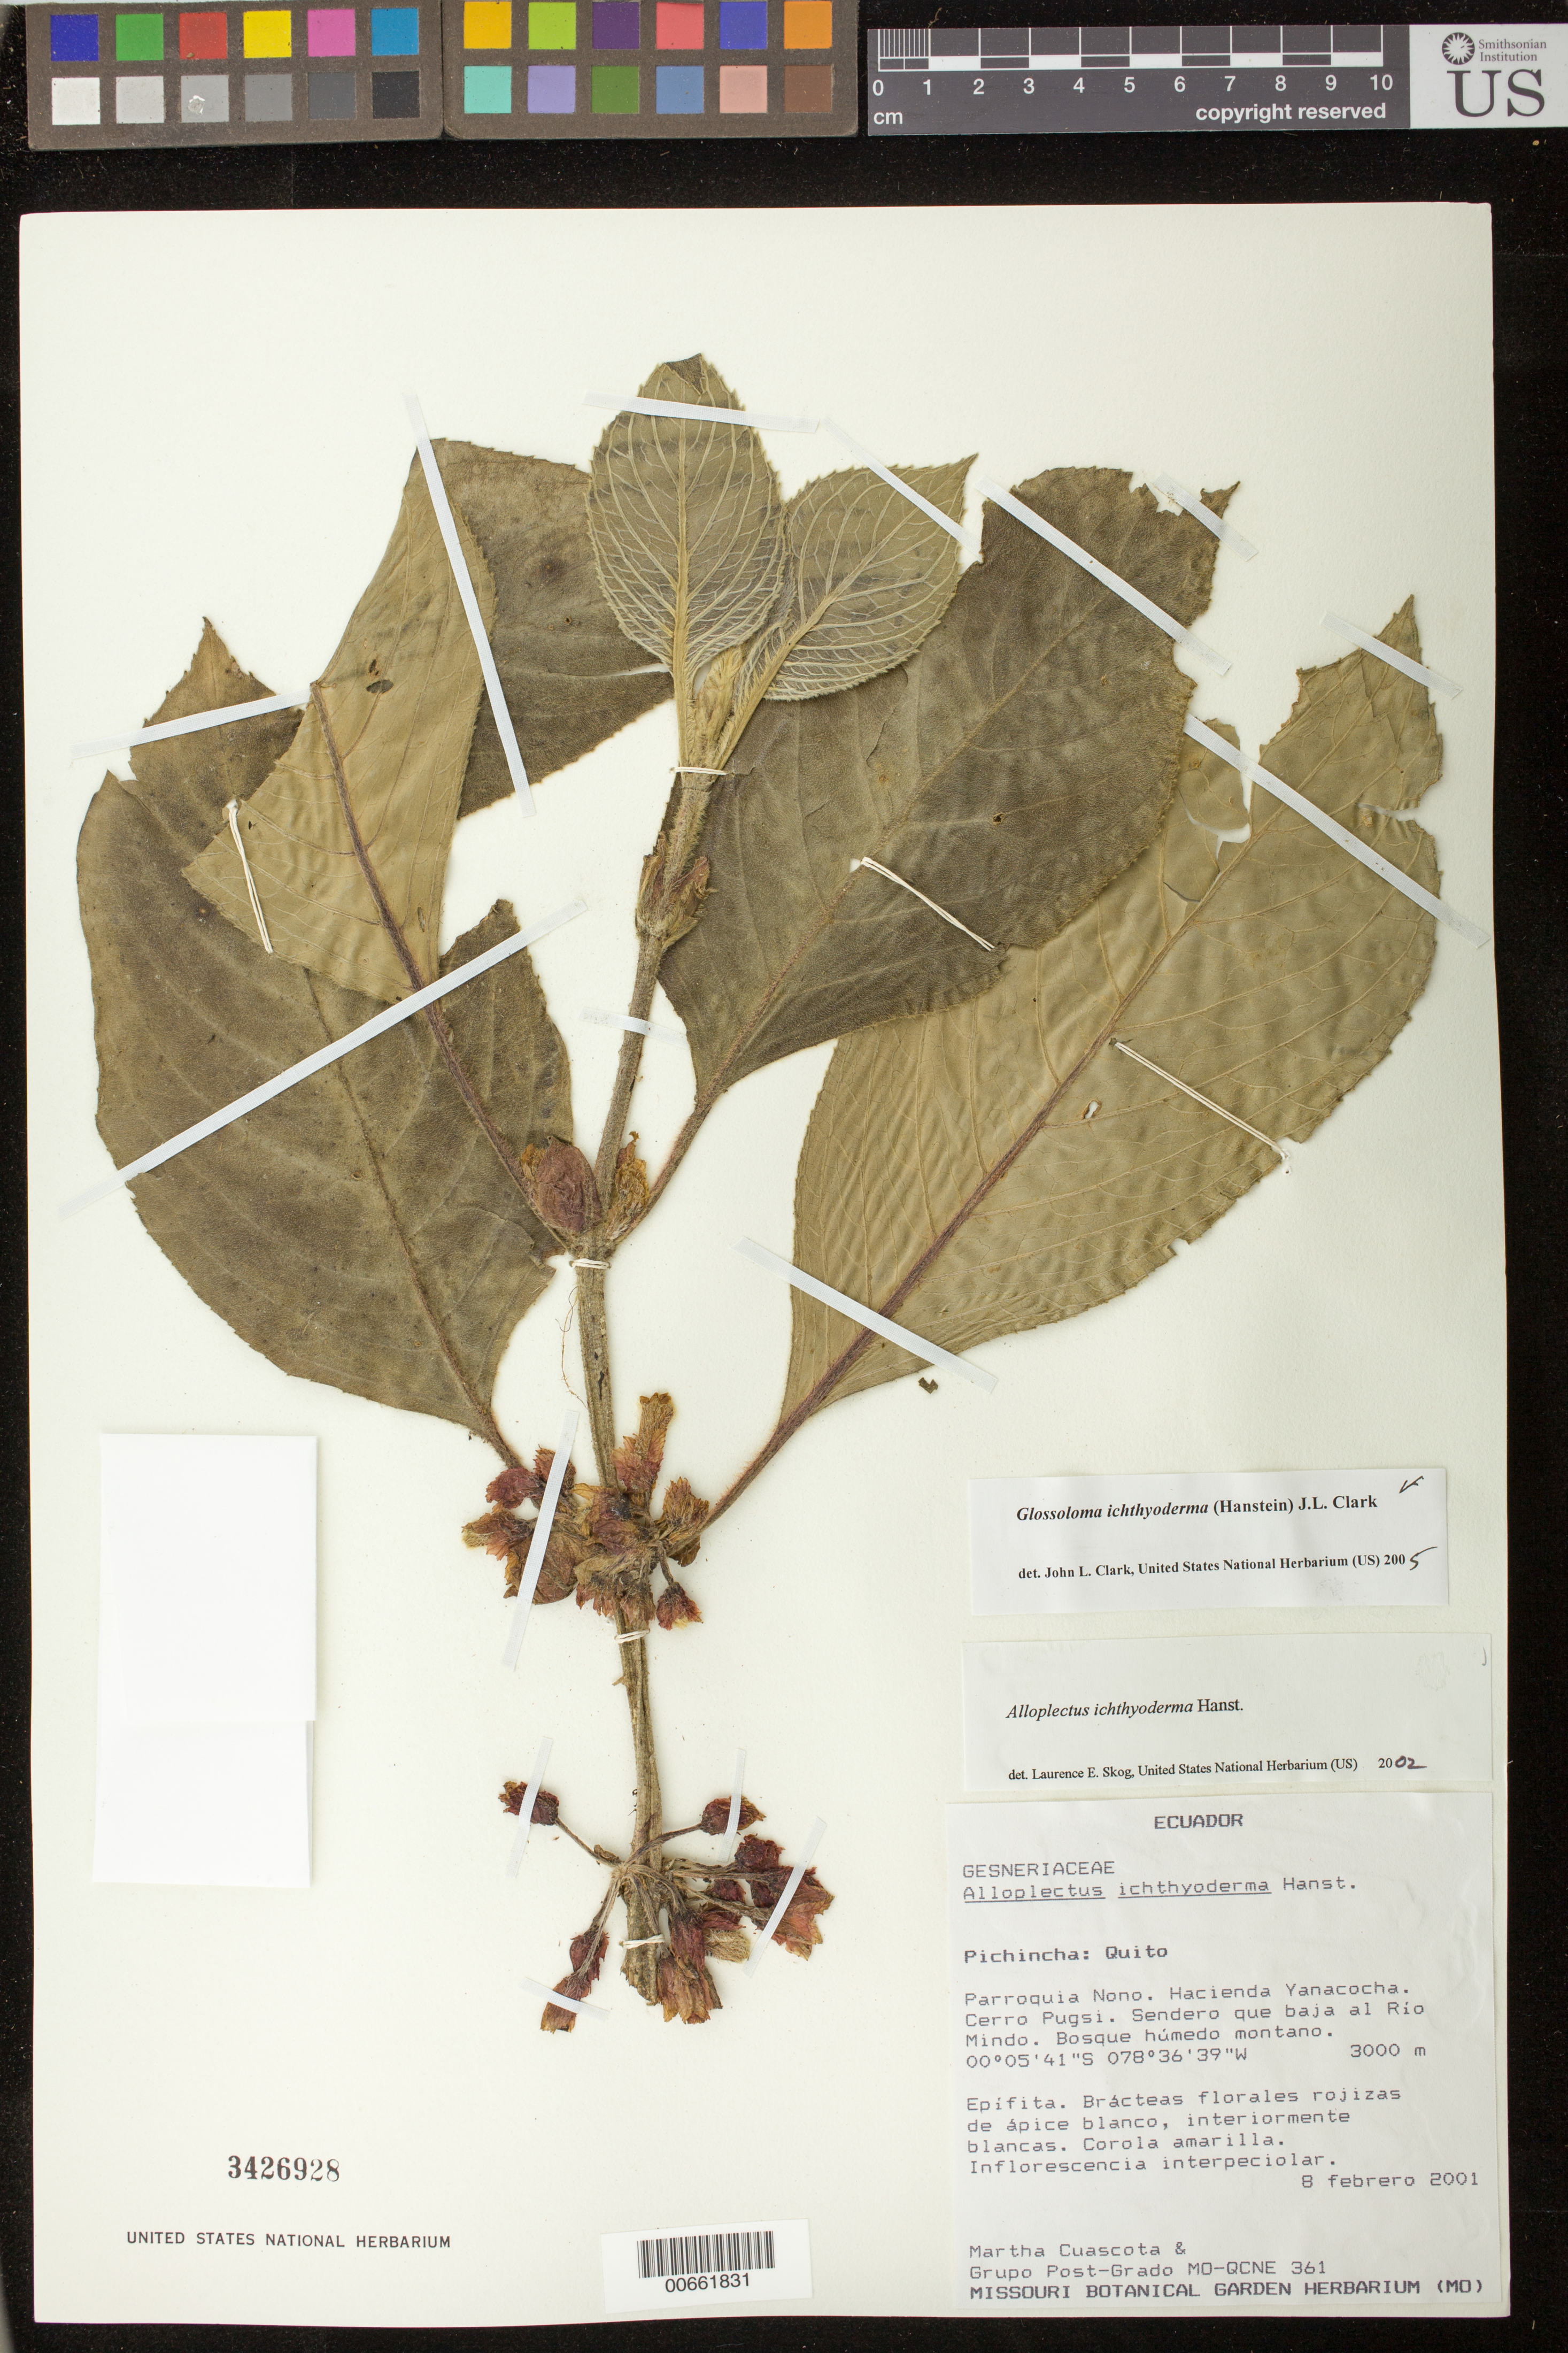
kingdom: Plantae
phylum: Tracheophyta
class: Magnoliopsida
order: Lamiales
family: Gesneriaceae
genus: Glossoloma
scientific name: Glossoloma ichthyoderma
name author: (Hanst.) J.L. Clark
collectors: M. Cuascota & Grupo Post-Grado MO-QCNE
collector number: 361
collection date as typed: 08 Feb 2001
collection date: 2001-02-08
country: Ecuador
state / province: Pichincha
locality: Quito, Parroquia Nono, Hacienda Yanacocha, Cerro Pugsi, sendero que baja al Río Mindo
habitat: Bosque húmedo montano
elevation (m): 3000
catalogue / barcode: US 3426928